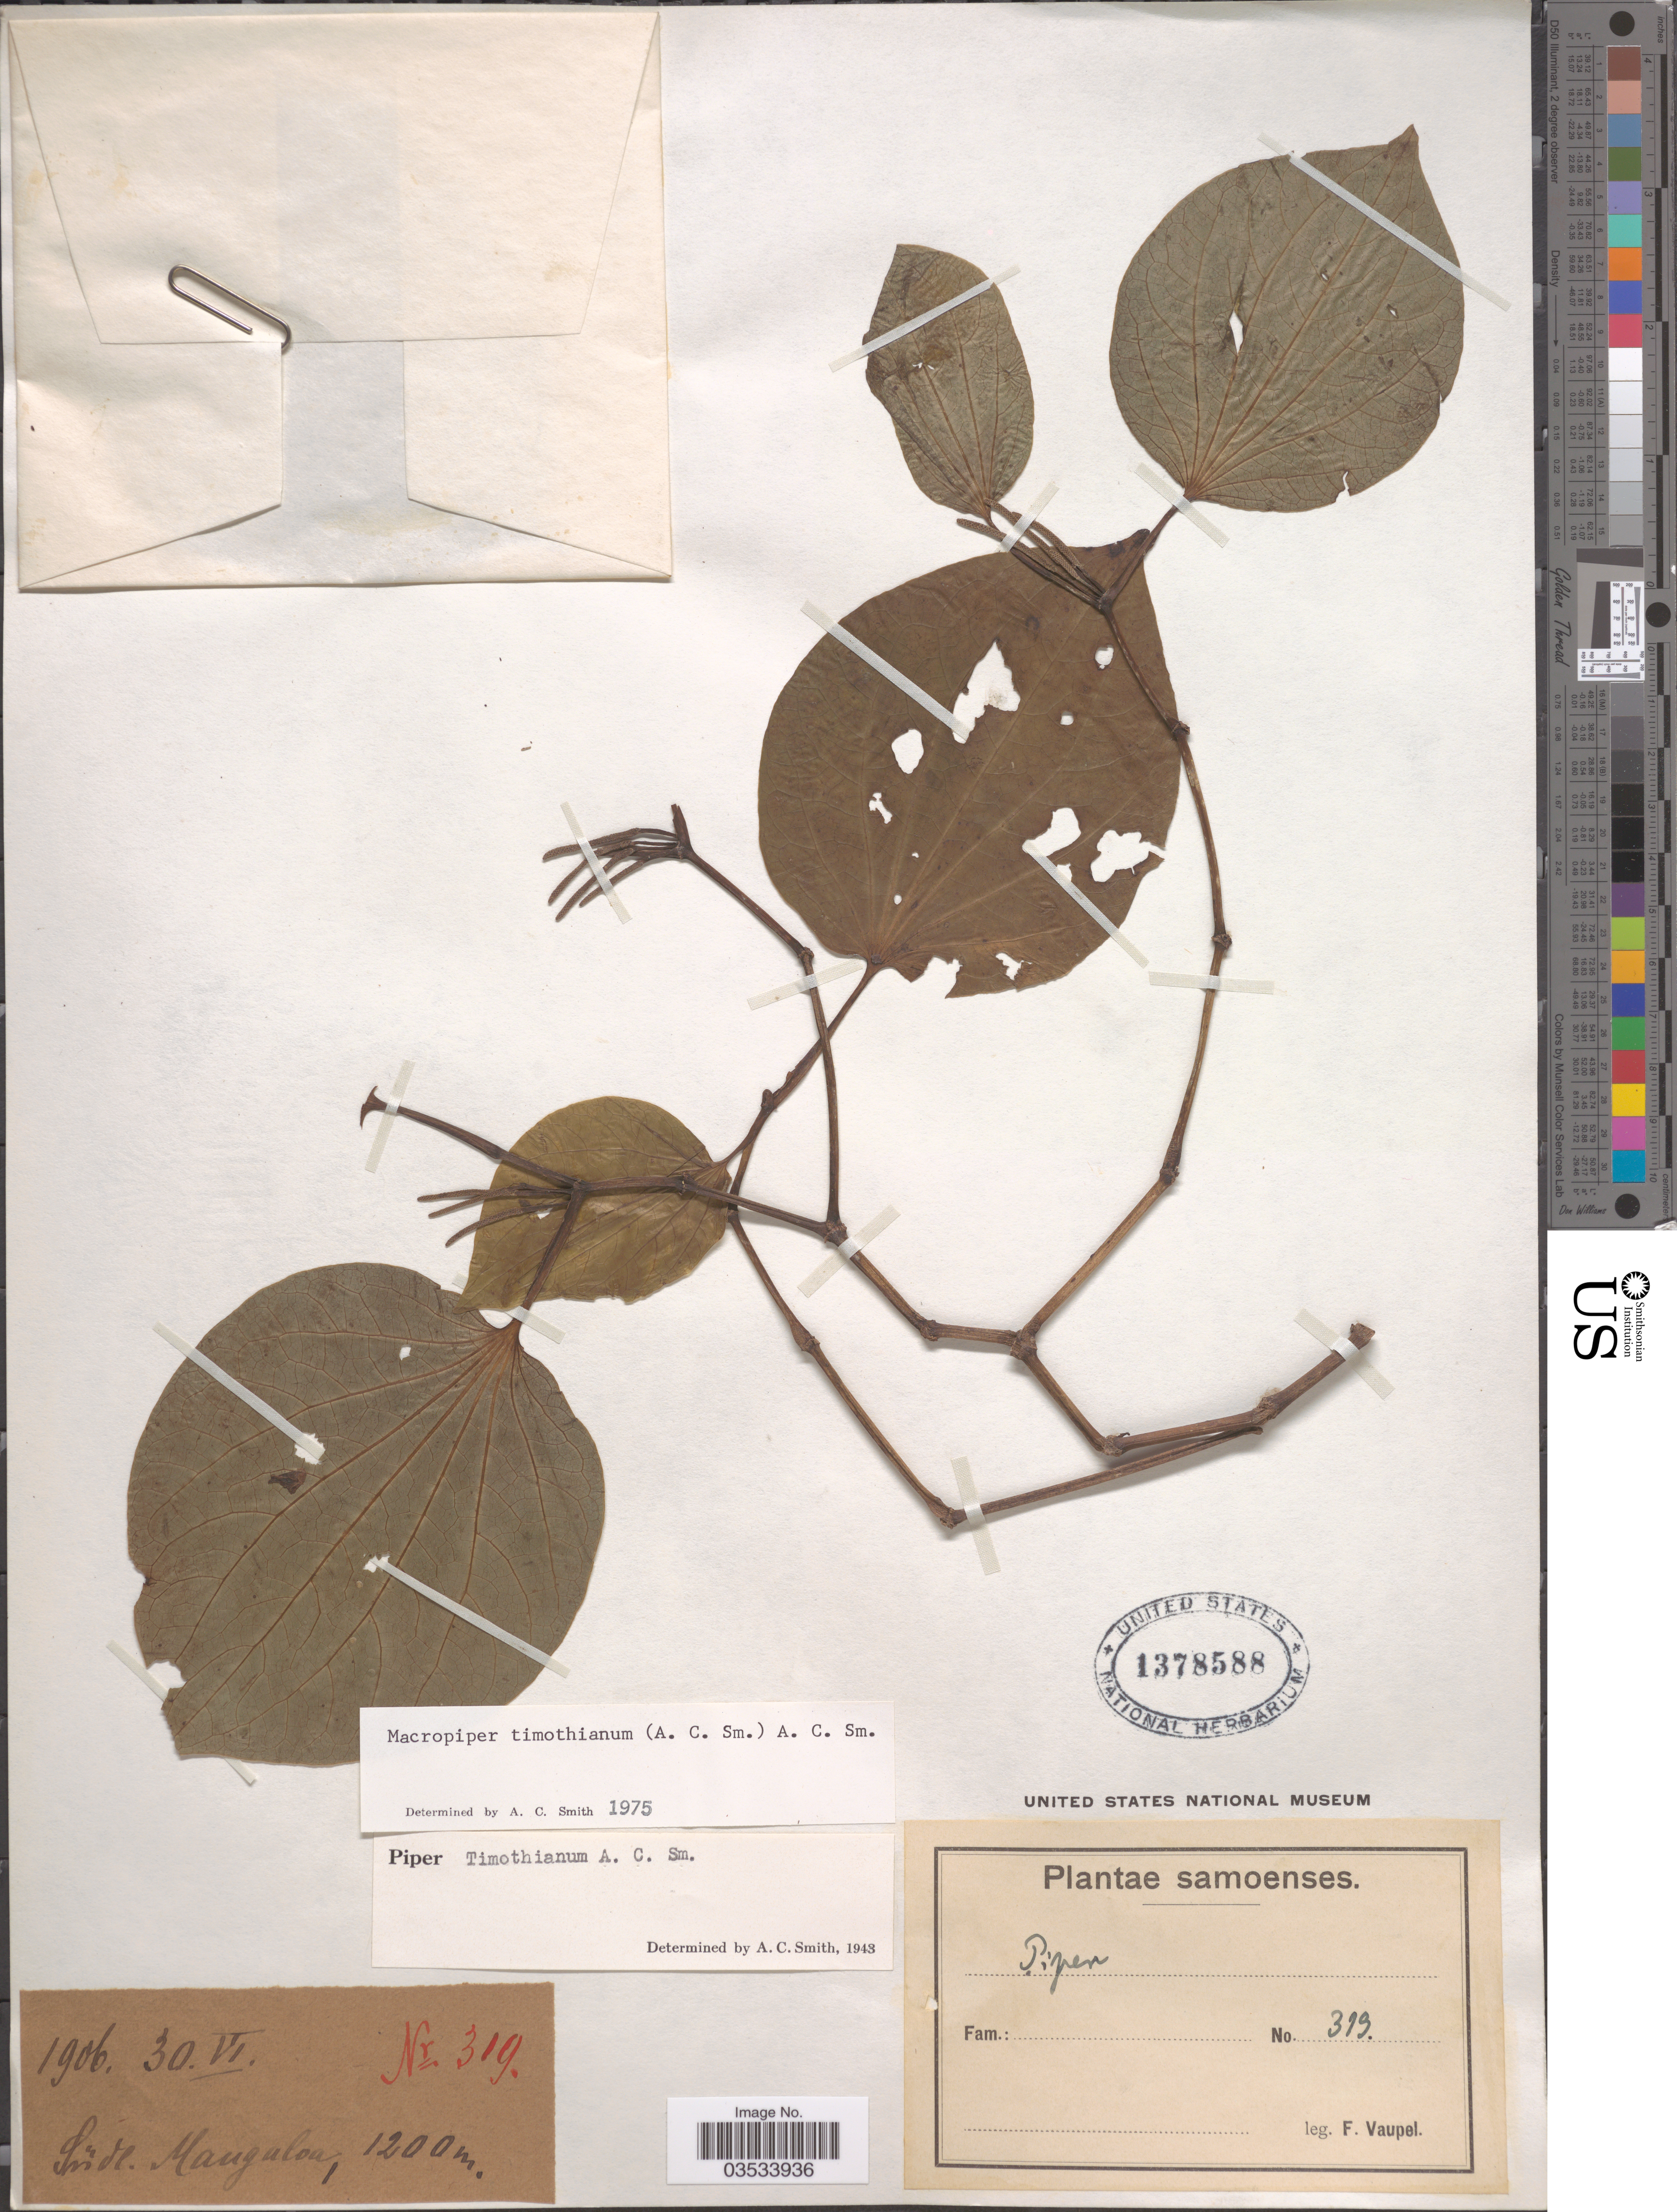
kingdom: Plantae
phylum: Tracheophyta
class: Magnoliopsida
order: Piperales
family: Piperaceae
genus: Piper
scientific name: Piper timothianum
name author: A.C. Sm.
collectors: F. Vaupel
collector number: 319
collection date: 1906-06-30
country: Samoa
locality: Sanoenses. Südl. Manguloa.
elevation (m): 1200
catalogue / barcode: US 1378588